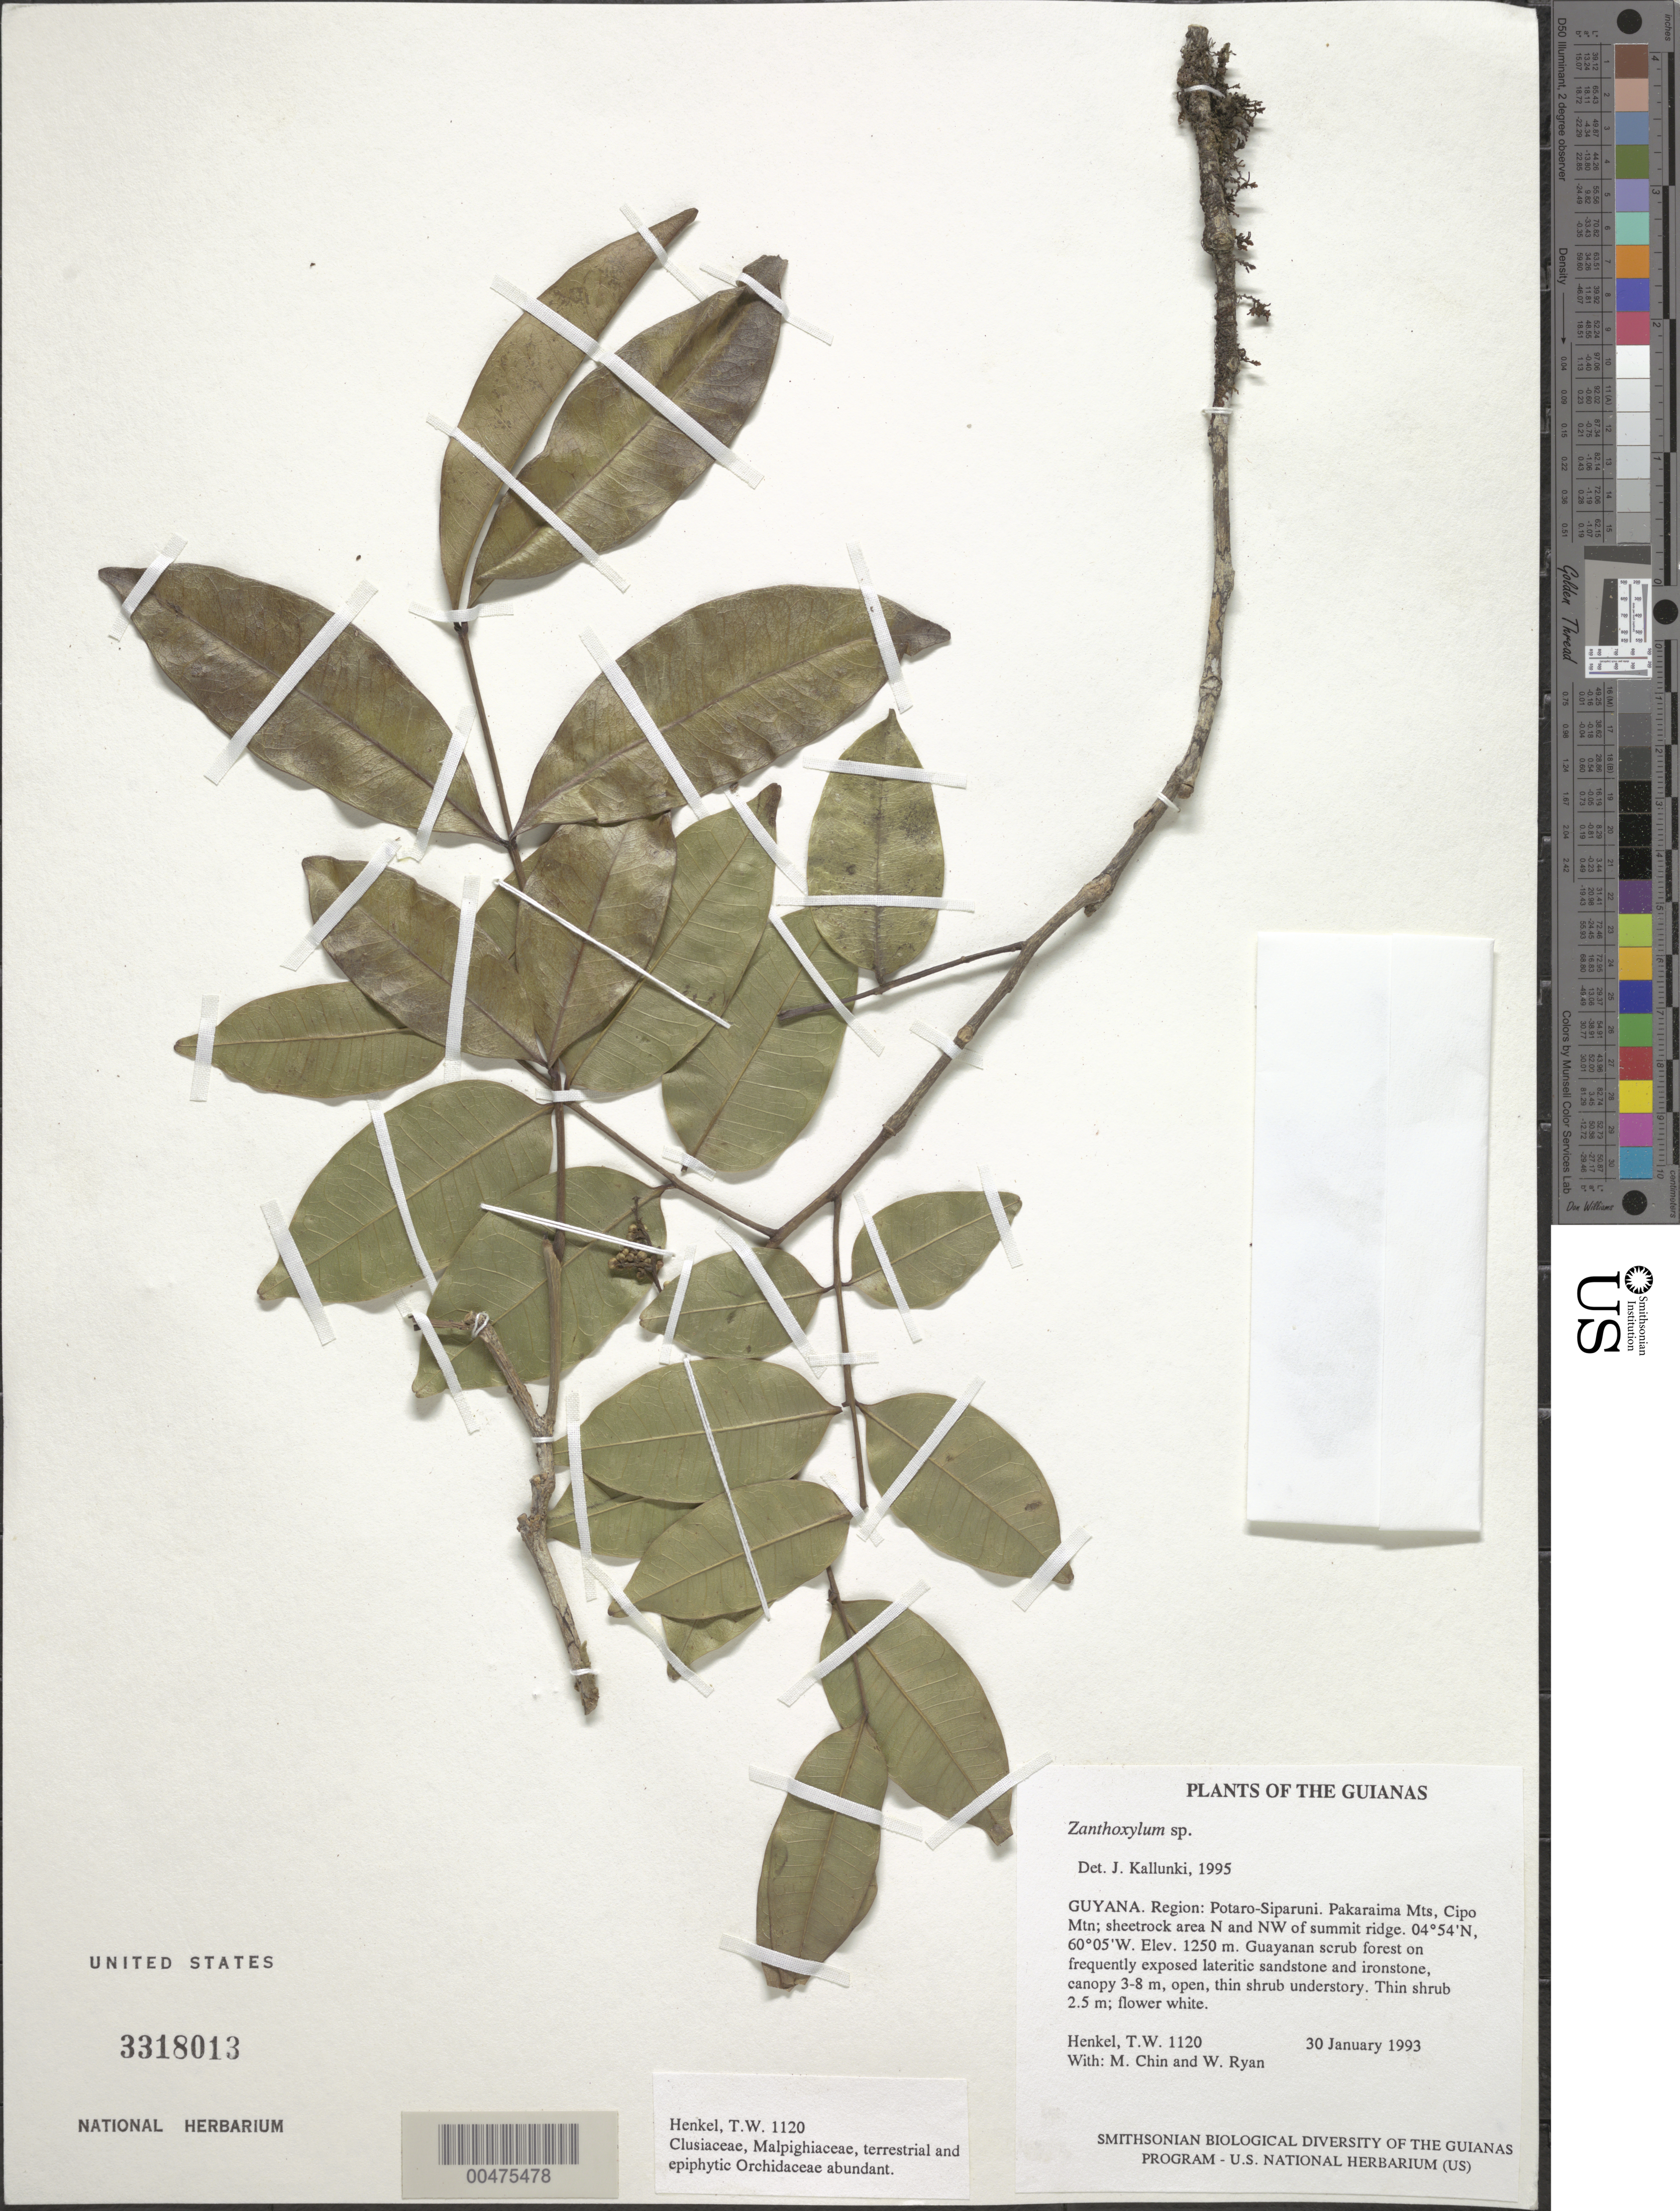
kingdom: Plantae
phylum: Tracheophyta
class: Magnoliopsida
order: Sapindales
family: Rutaceae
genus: Zanthoxylum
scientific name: Zanthoxylum sp.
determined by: Kallunki, Jacquelyn A.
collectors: T. Henkel, M. Chin & W. Ryan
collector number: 1120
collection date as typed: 30 January 1993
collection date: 1993-01-30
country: Guyana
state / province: Potaro-Siparuni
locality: Pakaraima Mts, Cipo Mtn; sheetrock area N and NW of summit ridge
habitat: Guayanan scrub forest on frequently exposed lateritic sandstone and ironstone, canopy 3-8 m, open, thin shrub understory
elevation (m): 1250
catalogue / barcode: US 3318013